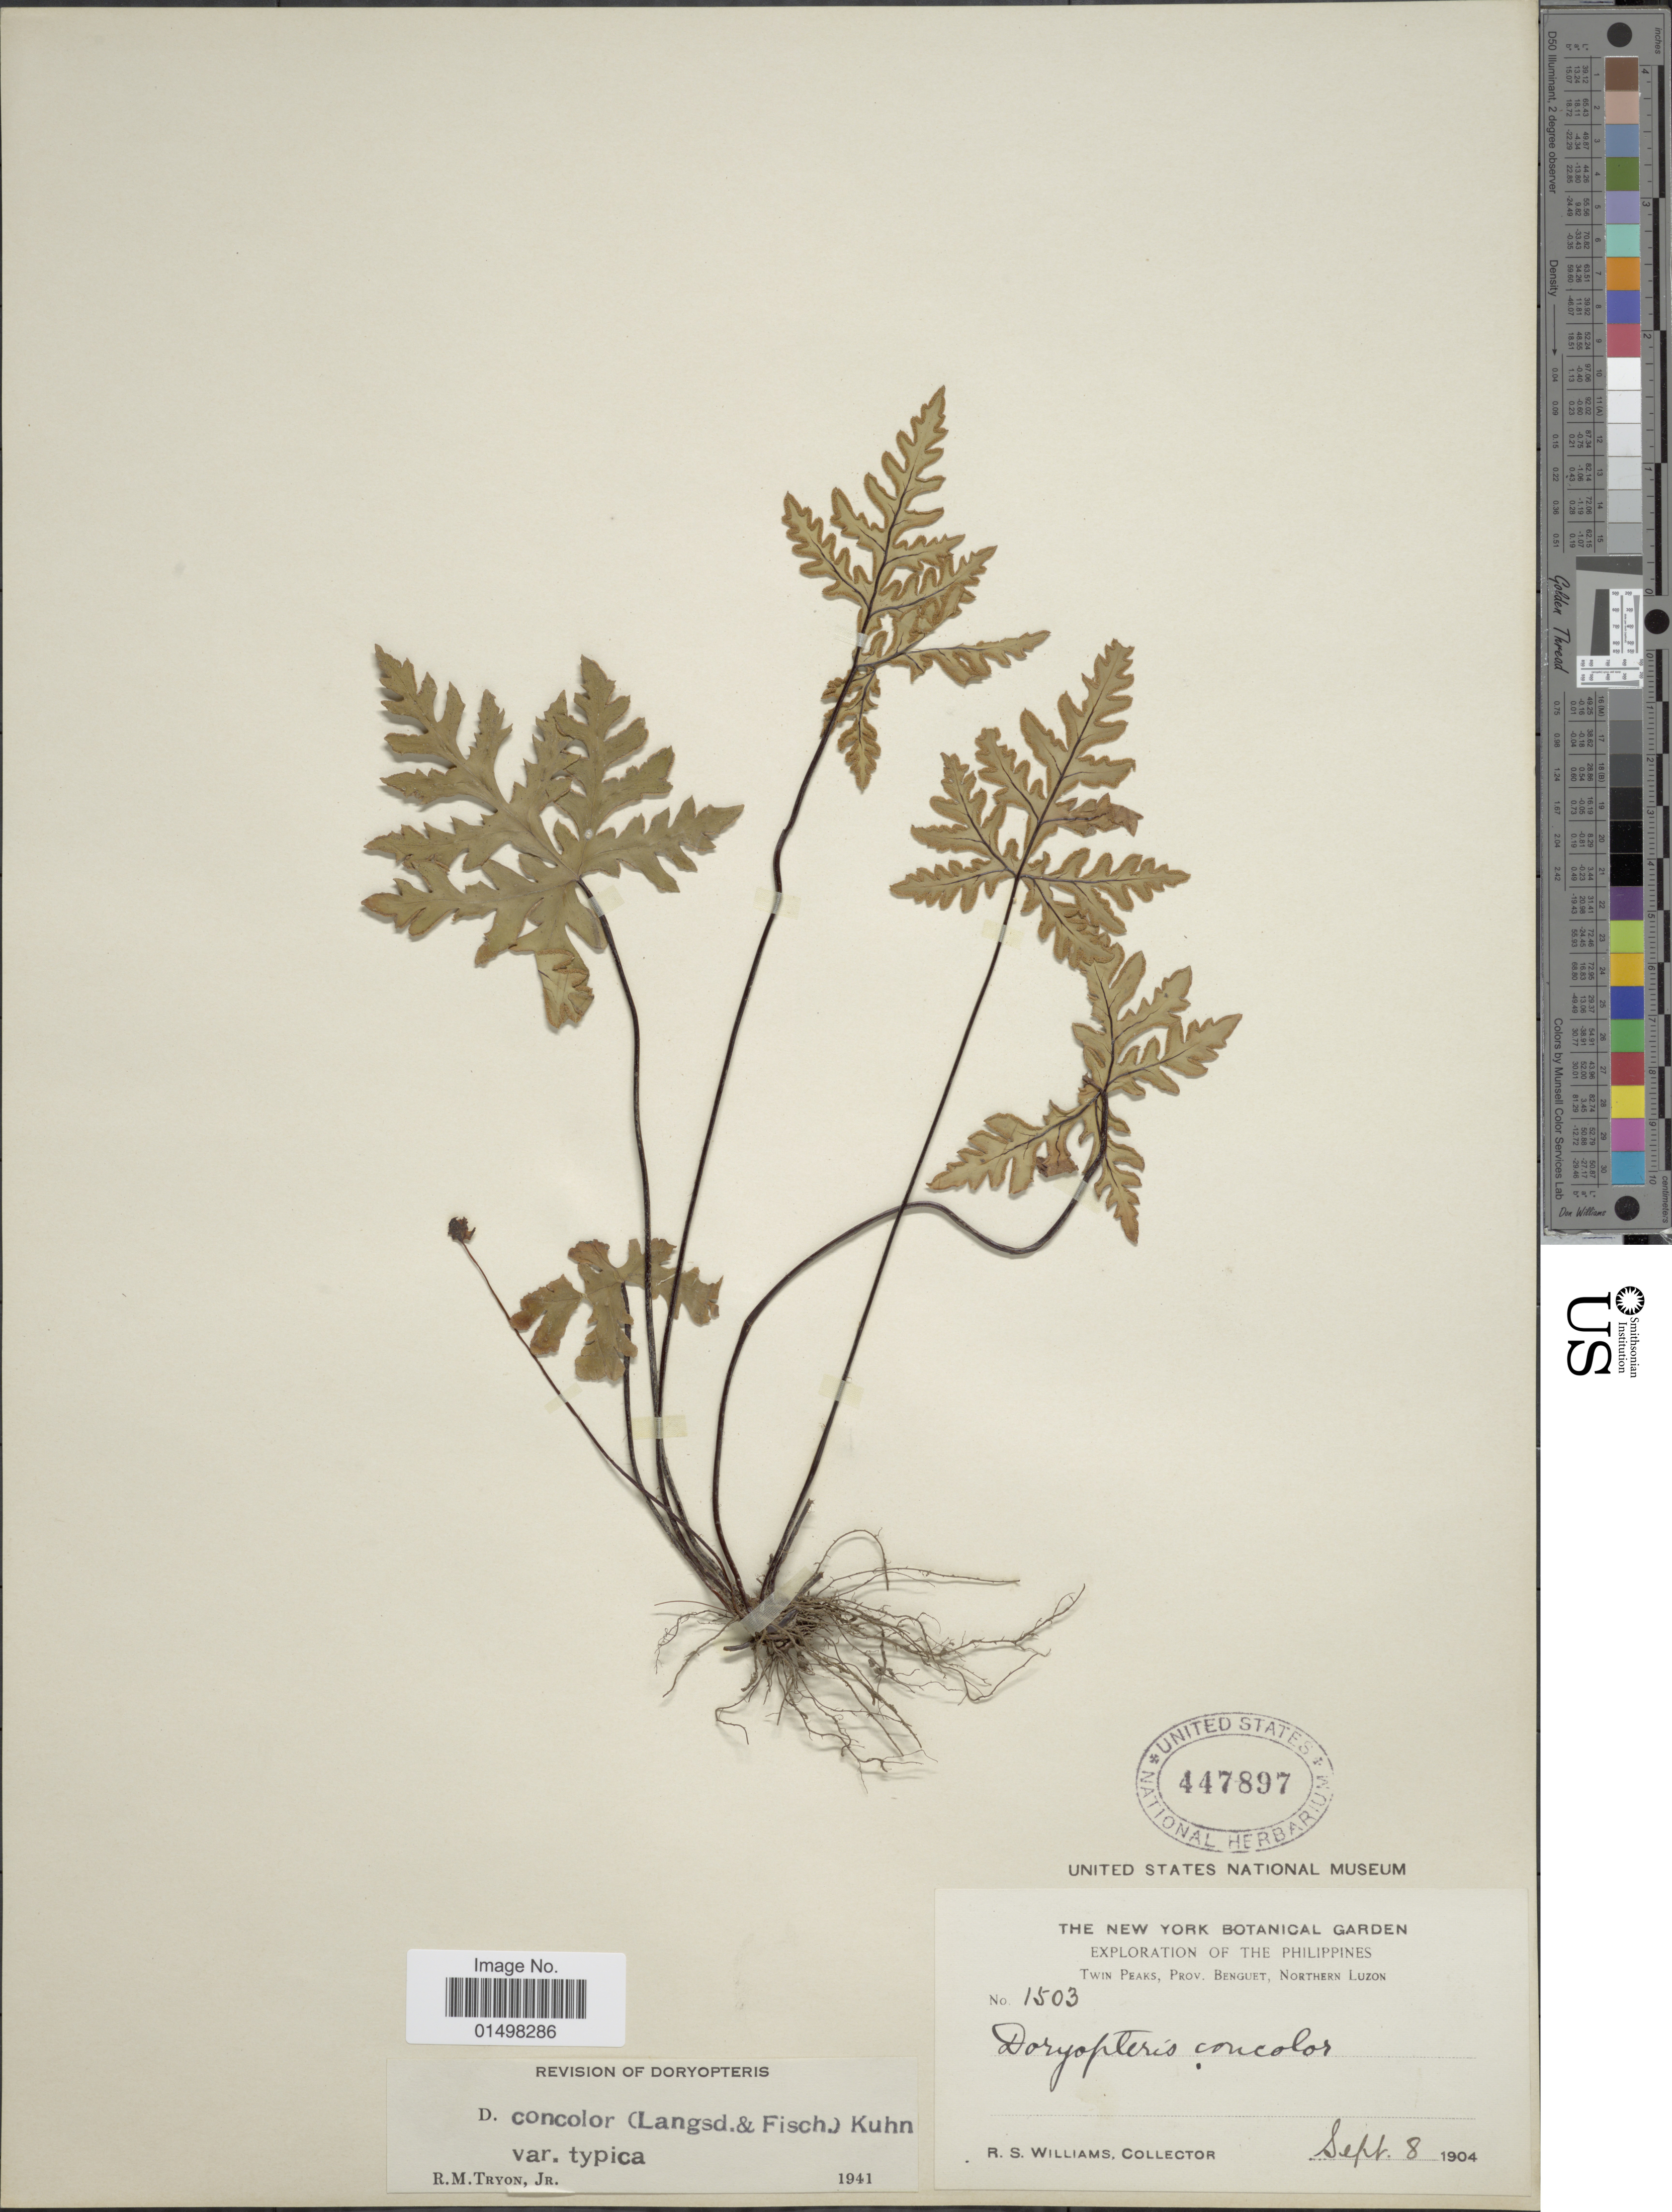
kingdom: Plantae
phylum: Tracheophyta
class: Polypodiopsida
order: Polypodiales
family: Pteridaceae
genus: Doryopteris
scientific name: Doryopteris concolor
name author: (Langsd. & Fisch.) Kuhn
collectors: R. S. Williams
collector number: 1503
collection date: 1904-09-08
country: Philippines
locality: Twin Peaks, Prov. Benguet, Northern Luzon.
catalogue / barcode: US 447897